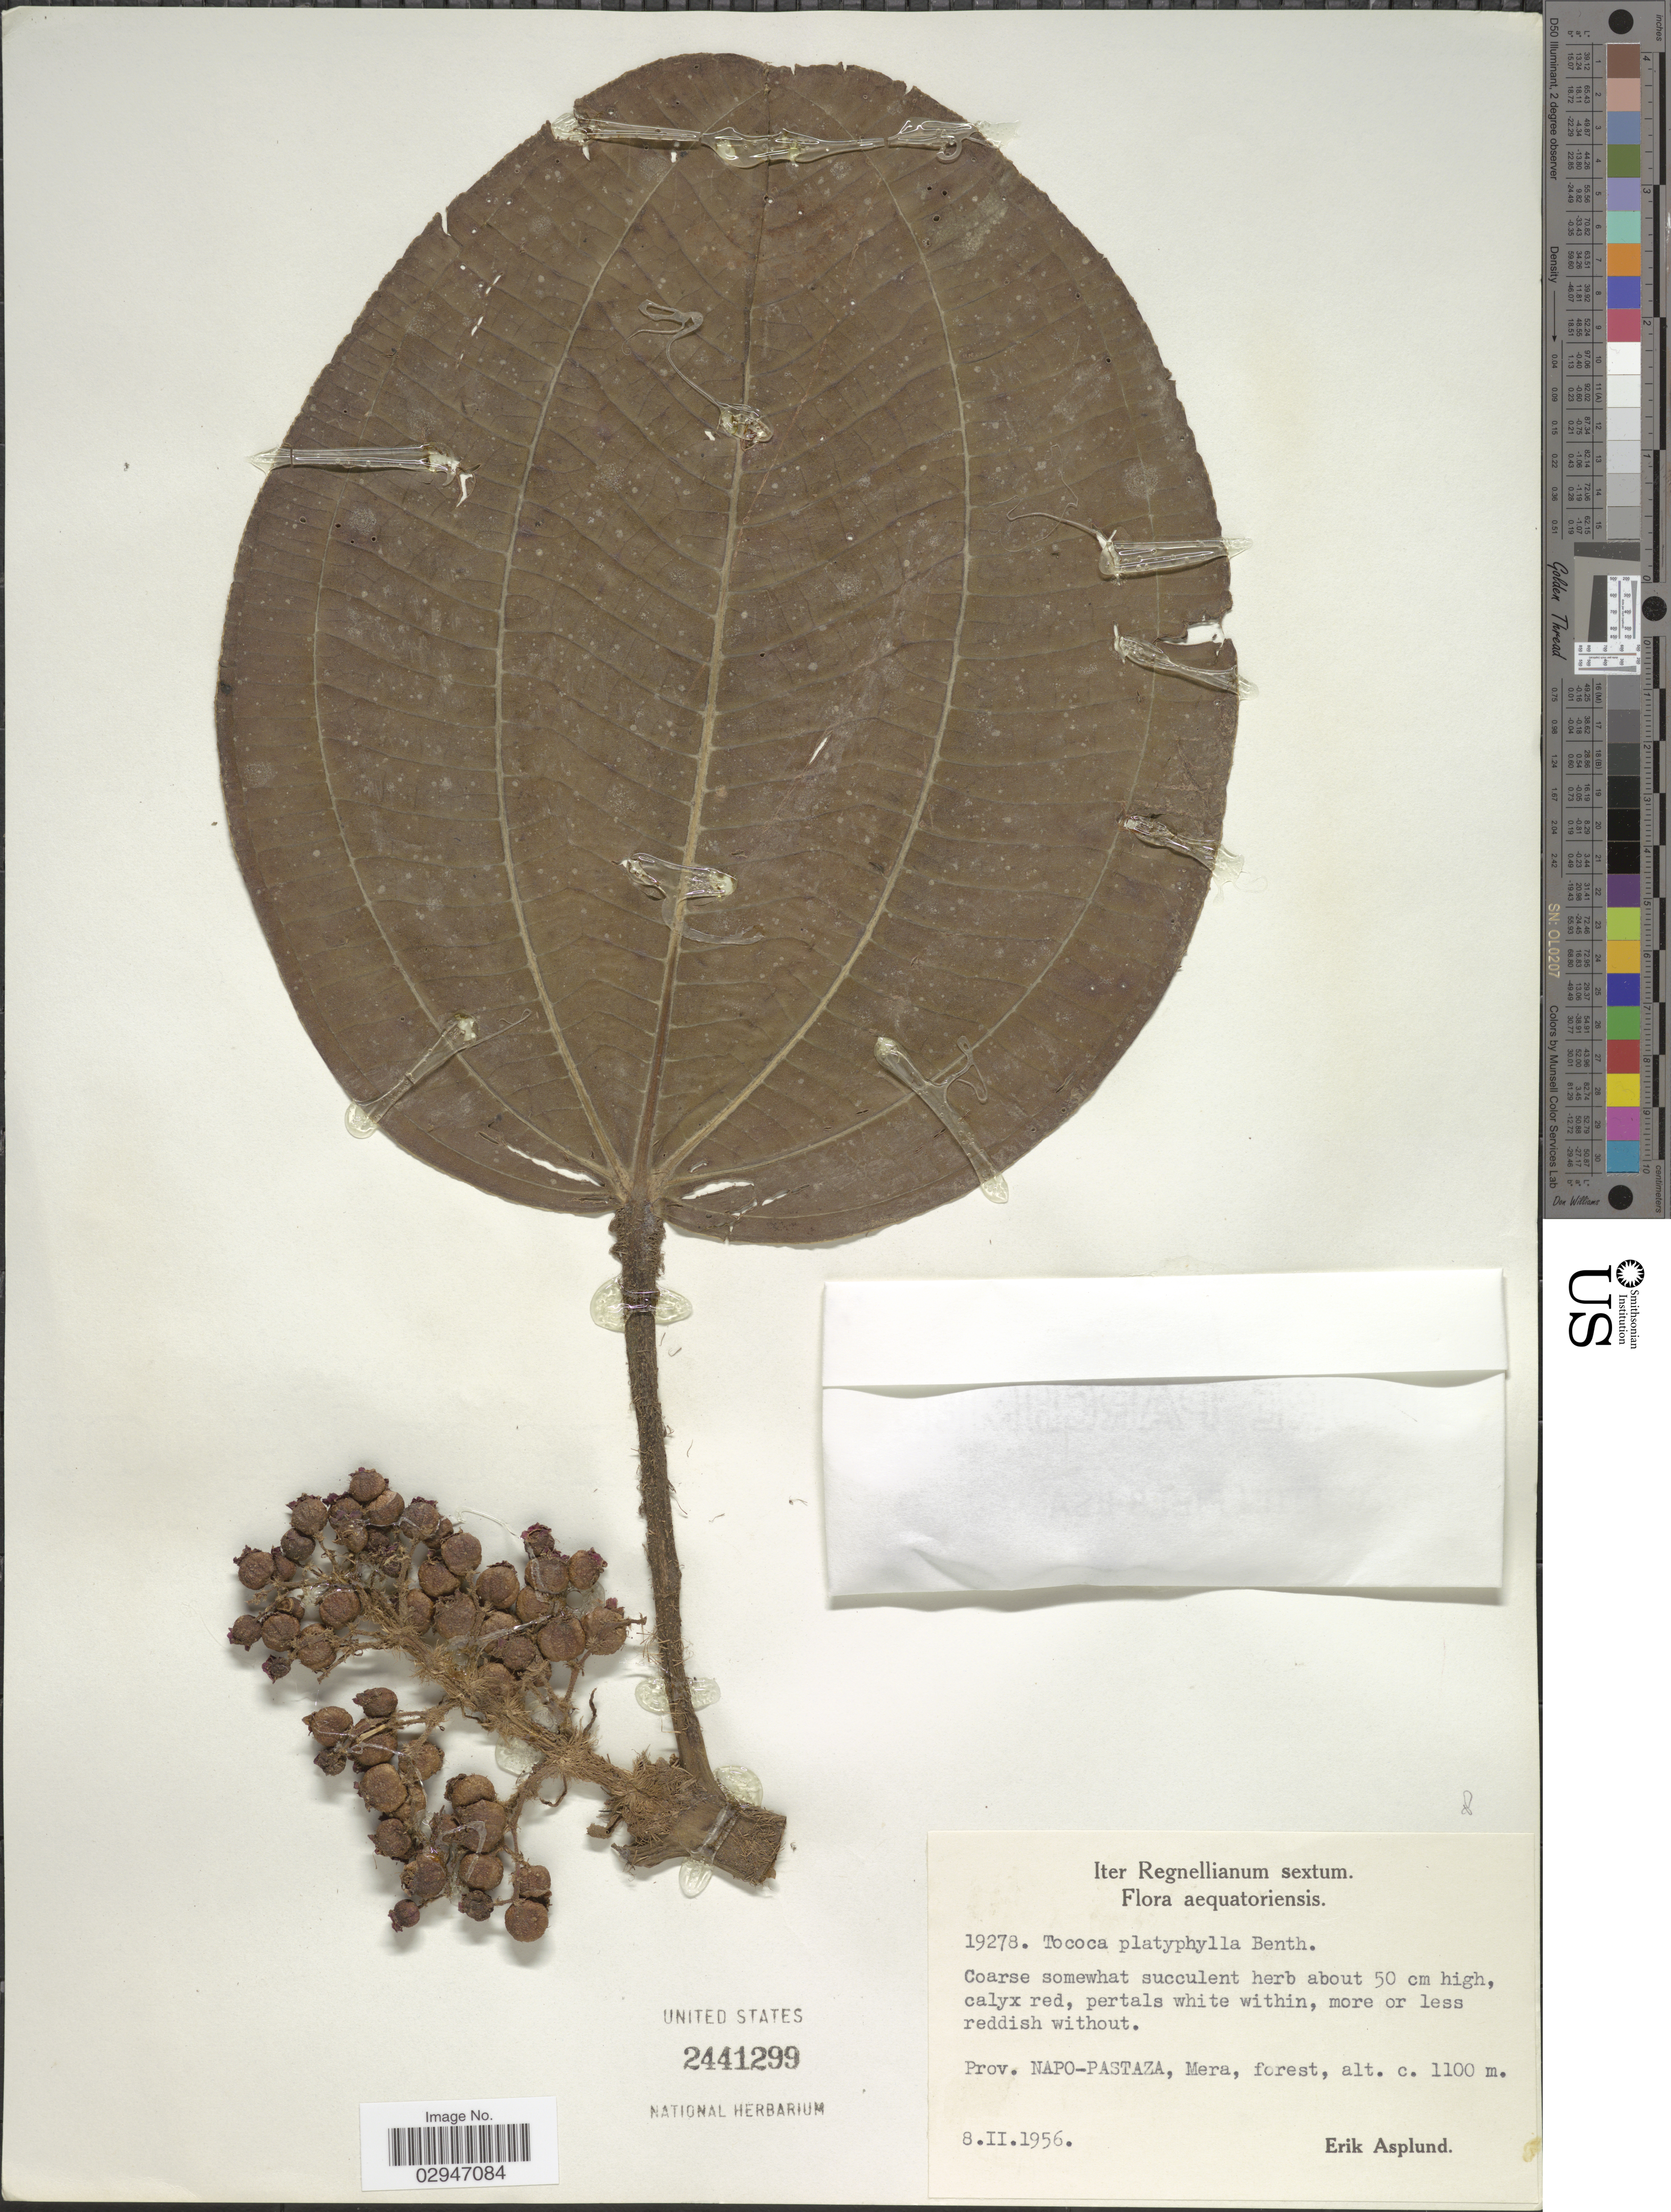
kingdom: Plantae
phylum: Tracheophyta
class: Magnoliopsida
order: Myrtales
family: Melastomataceae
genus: Tococa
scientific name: Tococa platyphylla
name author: Benth.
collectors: E. Asplund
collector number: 19278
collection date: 1956-02-08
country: Ecuador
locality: Prov. Napo-Pastaza, Mera.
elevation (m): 1100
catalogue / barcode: US 2441299